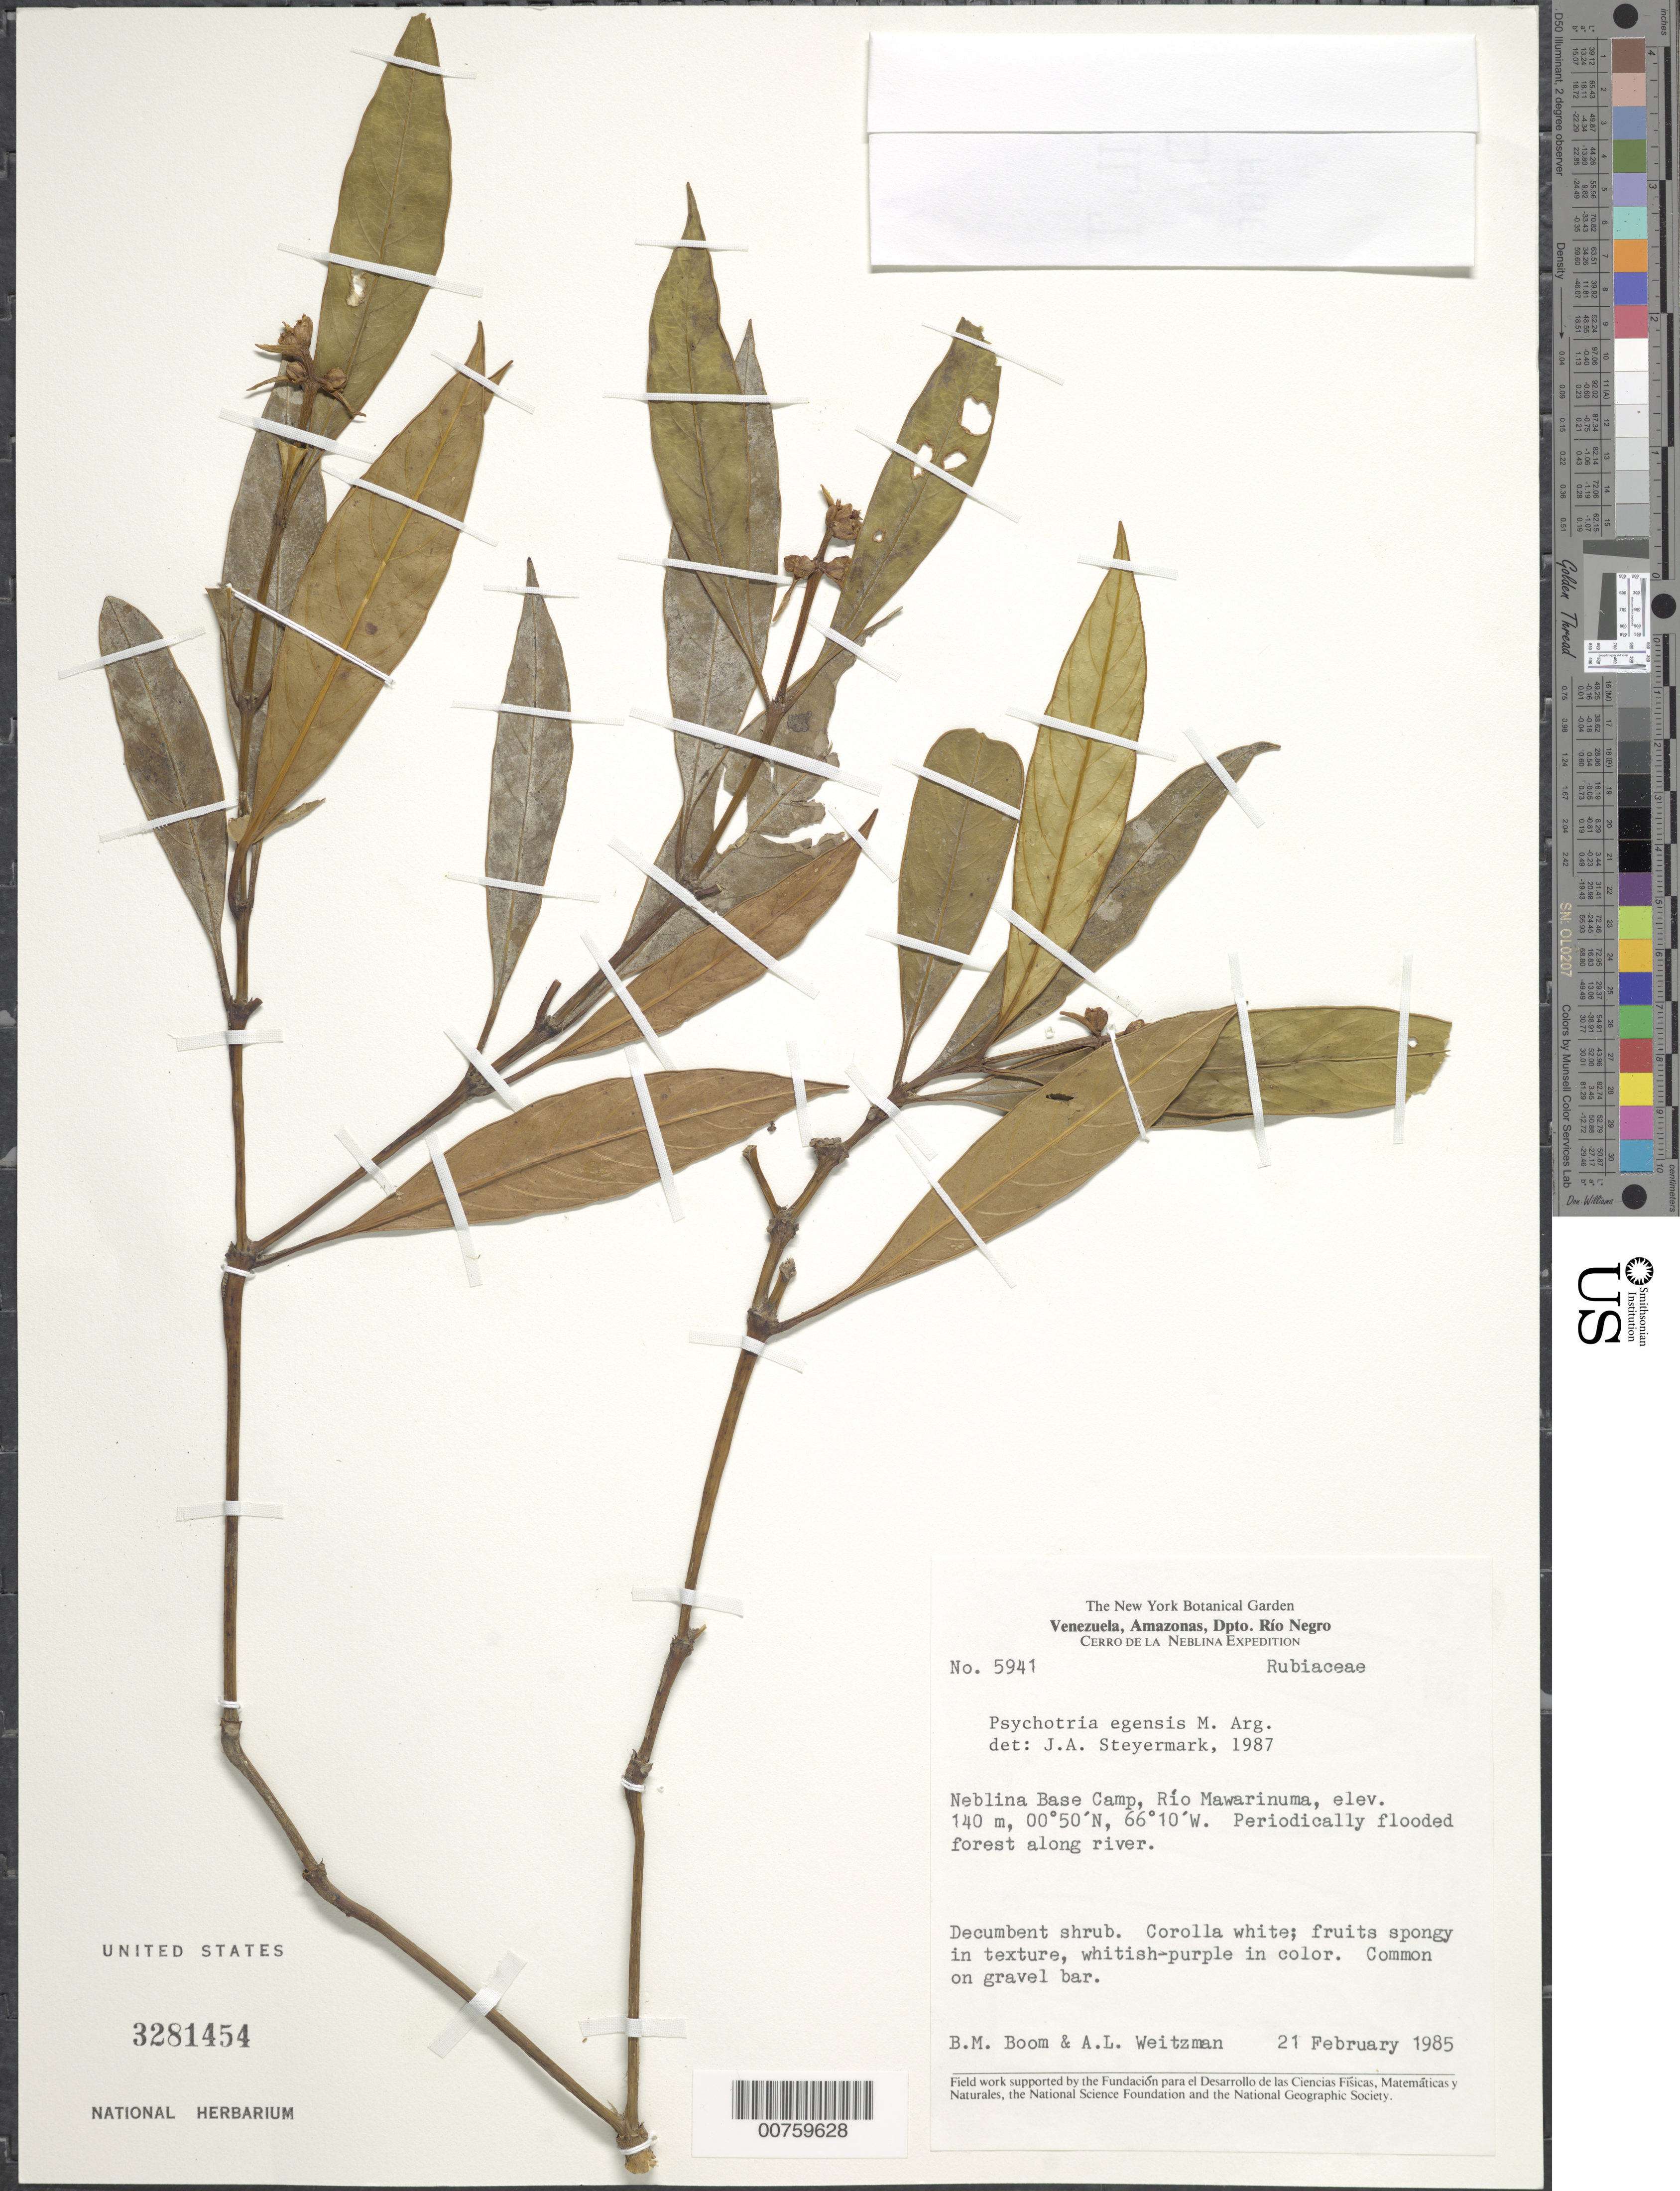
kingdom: Plantae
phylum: Tracheophyta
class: Magnoliopsida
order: Gentianales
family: Rubiaceae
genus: Psychotria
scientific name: Psychotria egensis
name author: Müll. Arg.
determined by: Steyermark, Julian A., (VEN)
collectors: B. M. Boom & A. L. Weitzman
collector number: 5941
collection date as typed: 21-Feb-85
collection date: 1985-02-21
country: Venezuela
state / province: Amazonas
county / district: Río Negro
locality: Cerro de la Neblina Base Camp, Río Mawarinuma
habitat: Periodically flooded forest along river; on gravel bar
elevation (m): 140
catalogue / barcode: US 3281454